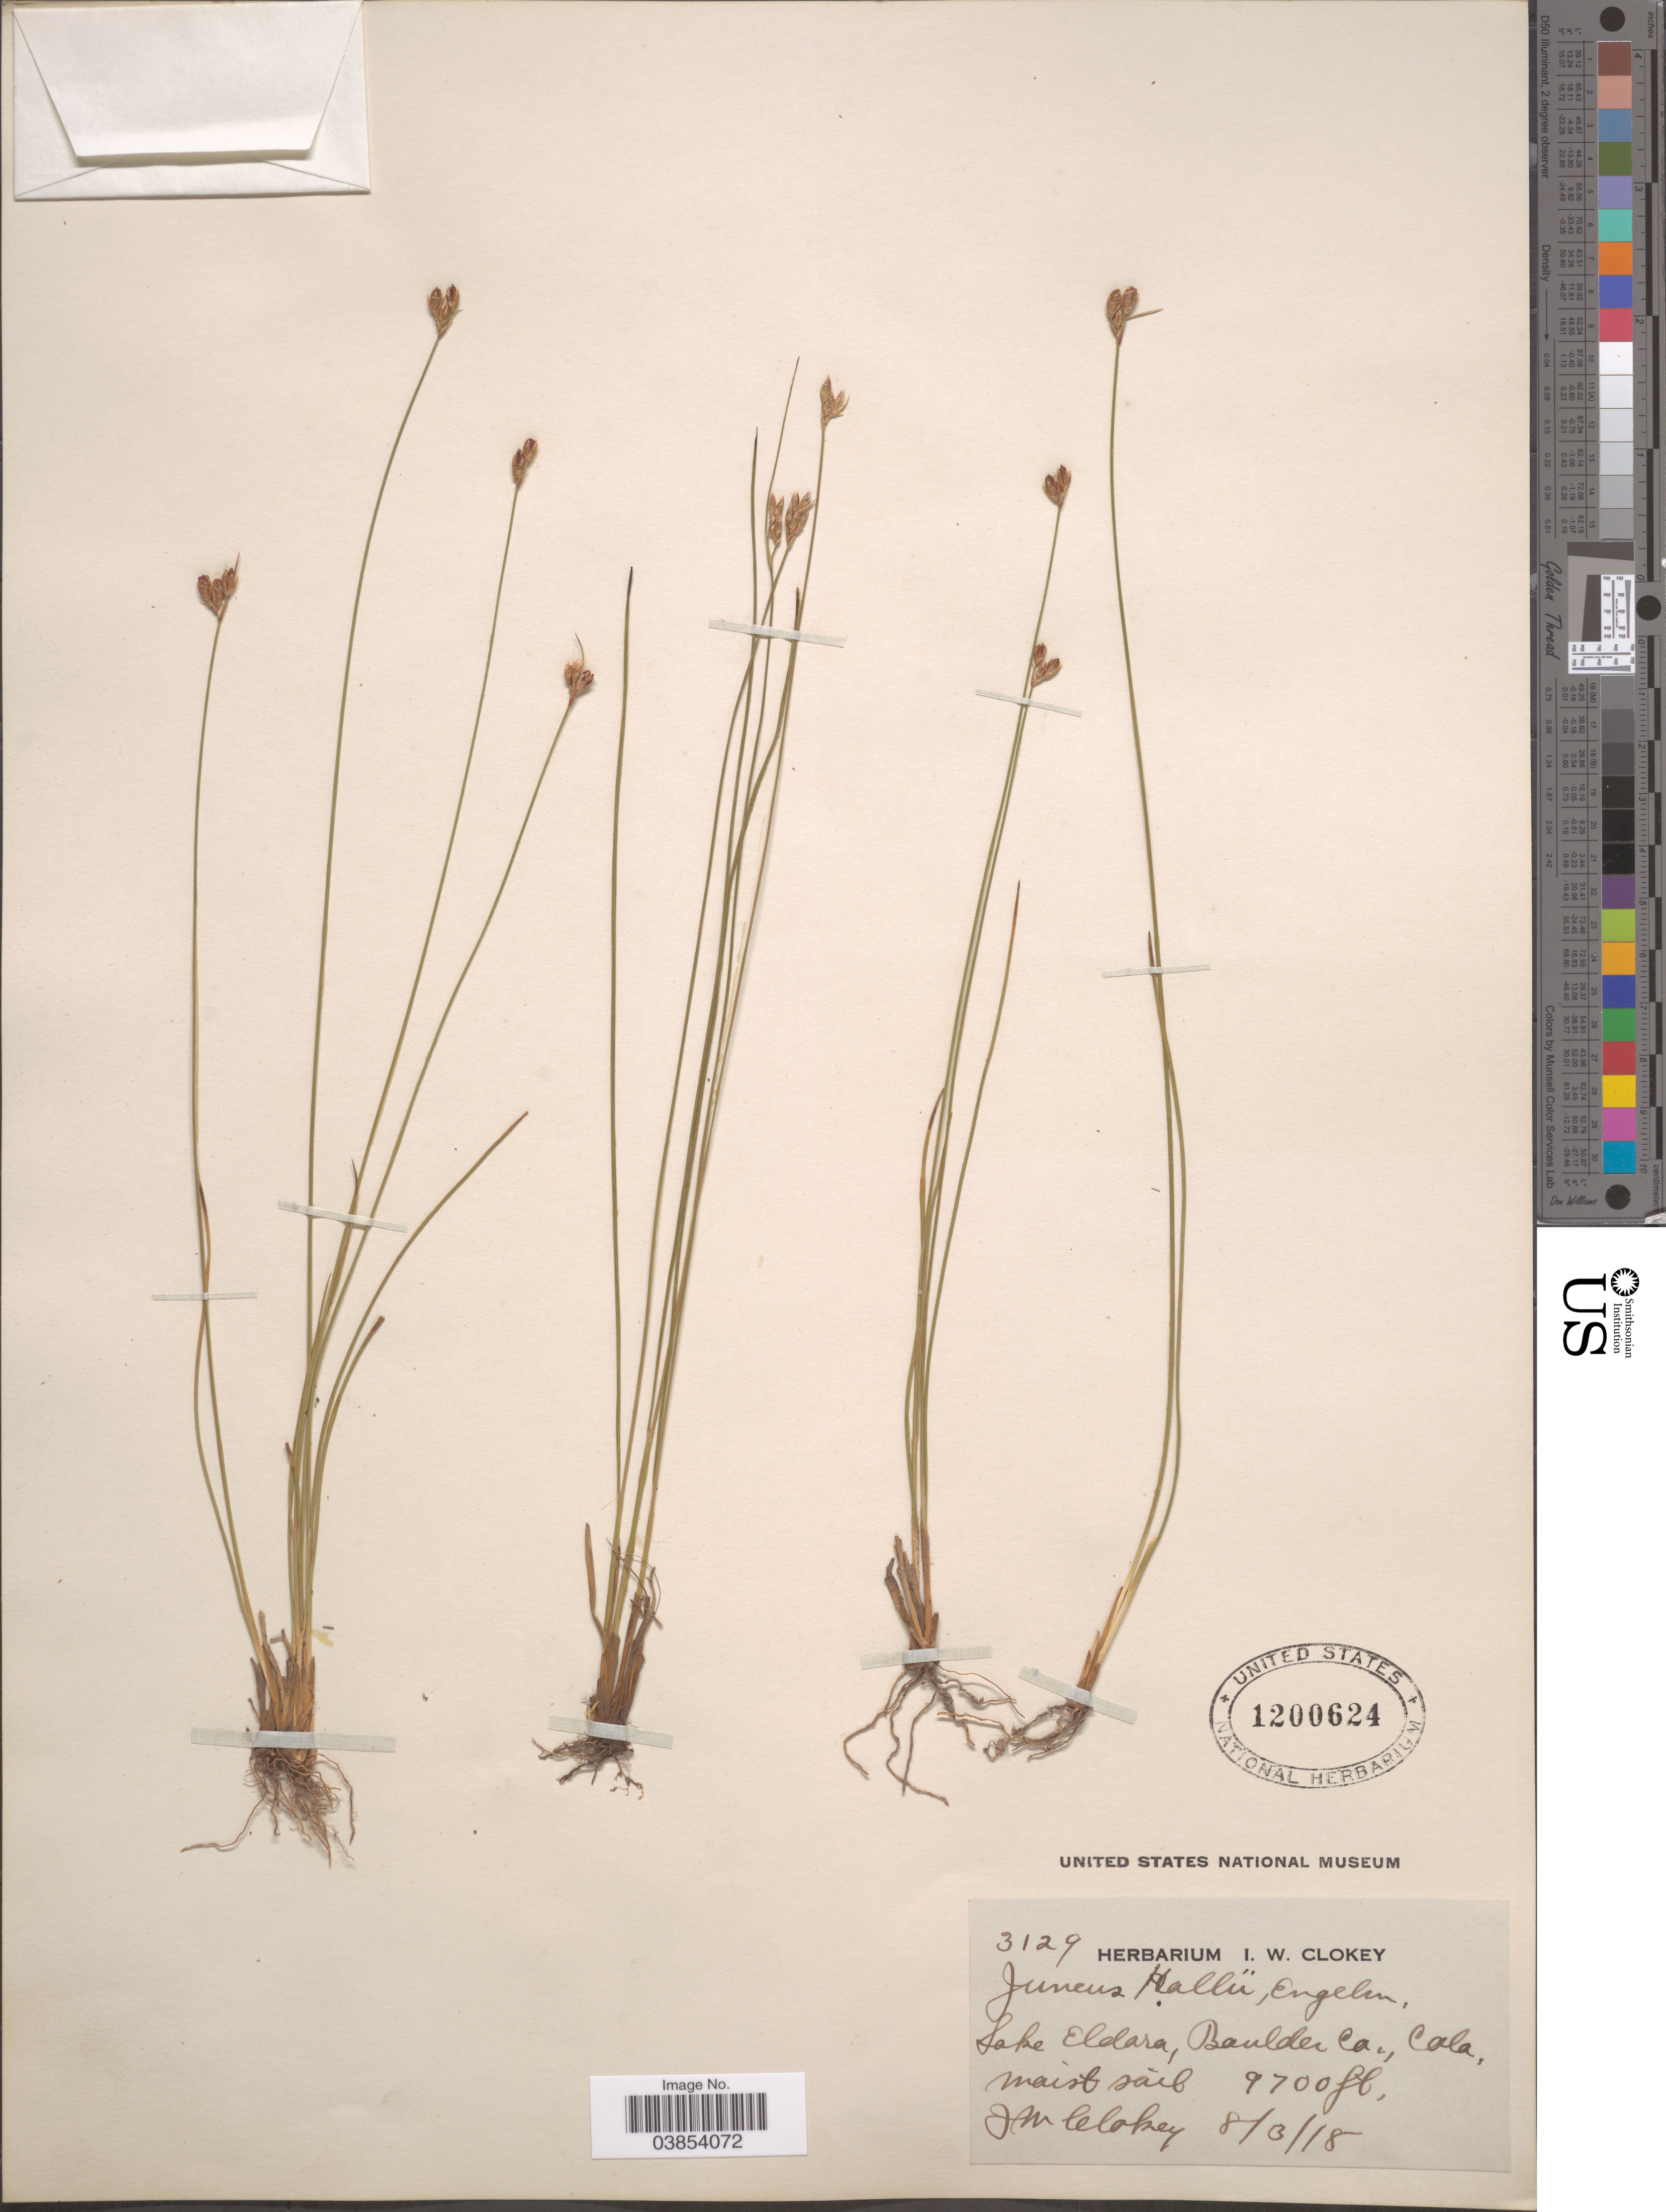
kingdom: Plantae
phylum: Tracheophyta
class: Liliopsida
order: Poales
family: Juncaceae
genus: Juncus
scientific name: Juncus hallii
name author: Engelm.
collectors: J. Clokey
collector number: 3129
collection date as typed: Transcribed d/m/y: 3/8/18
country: United States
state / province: Colorado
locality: Lake Eldara, Boulder Co.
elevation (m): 2957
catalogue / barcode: US 1200624